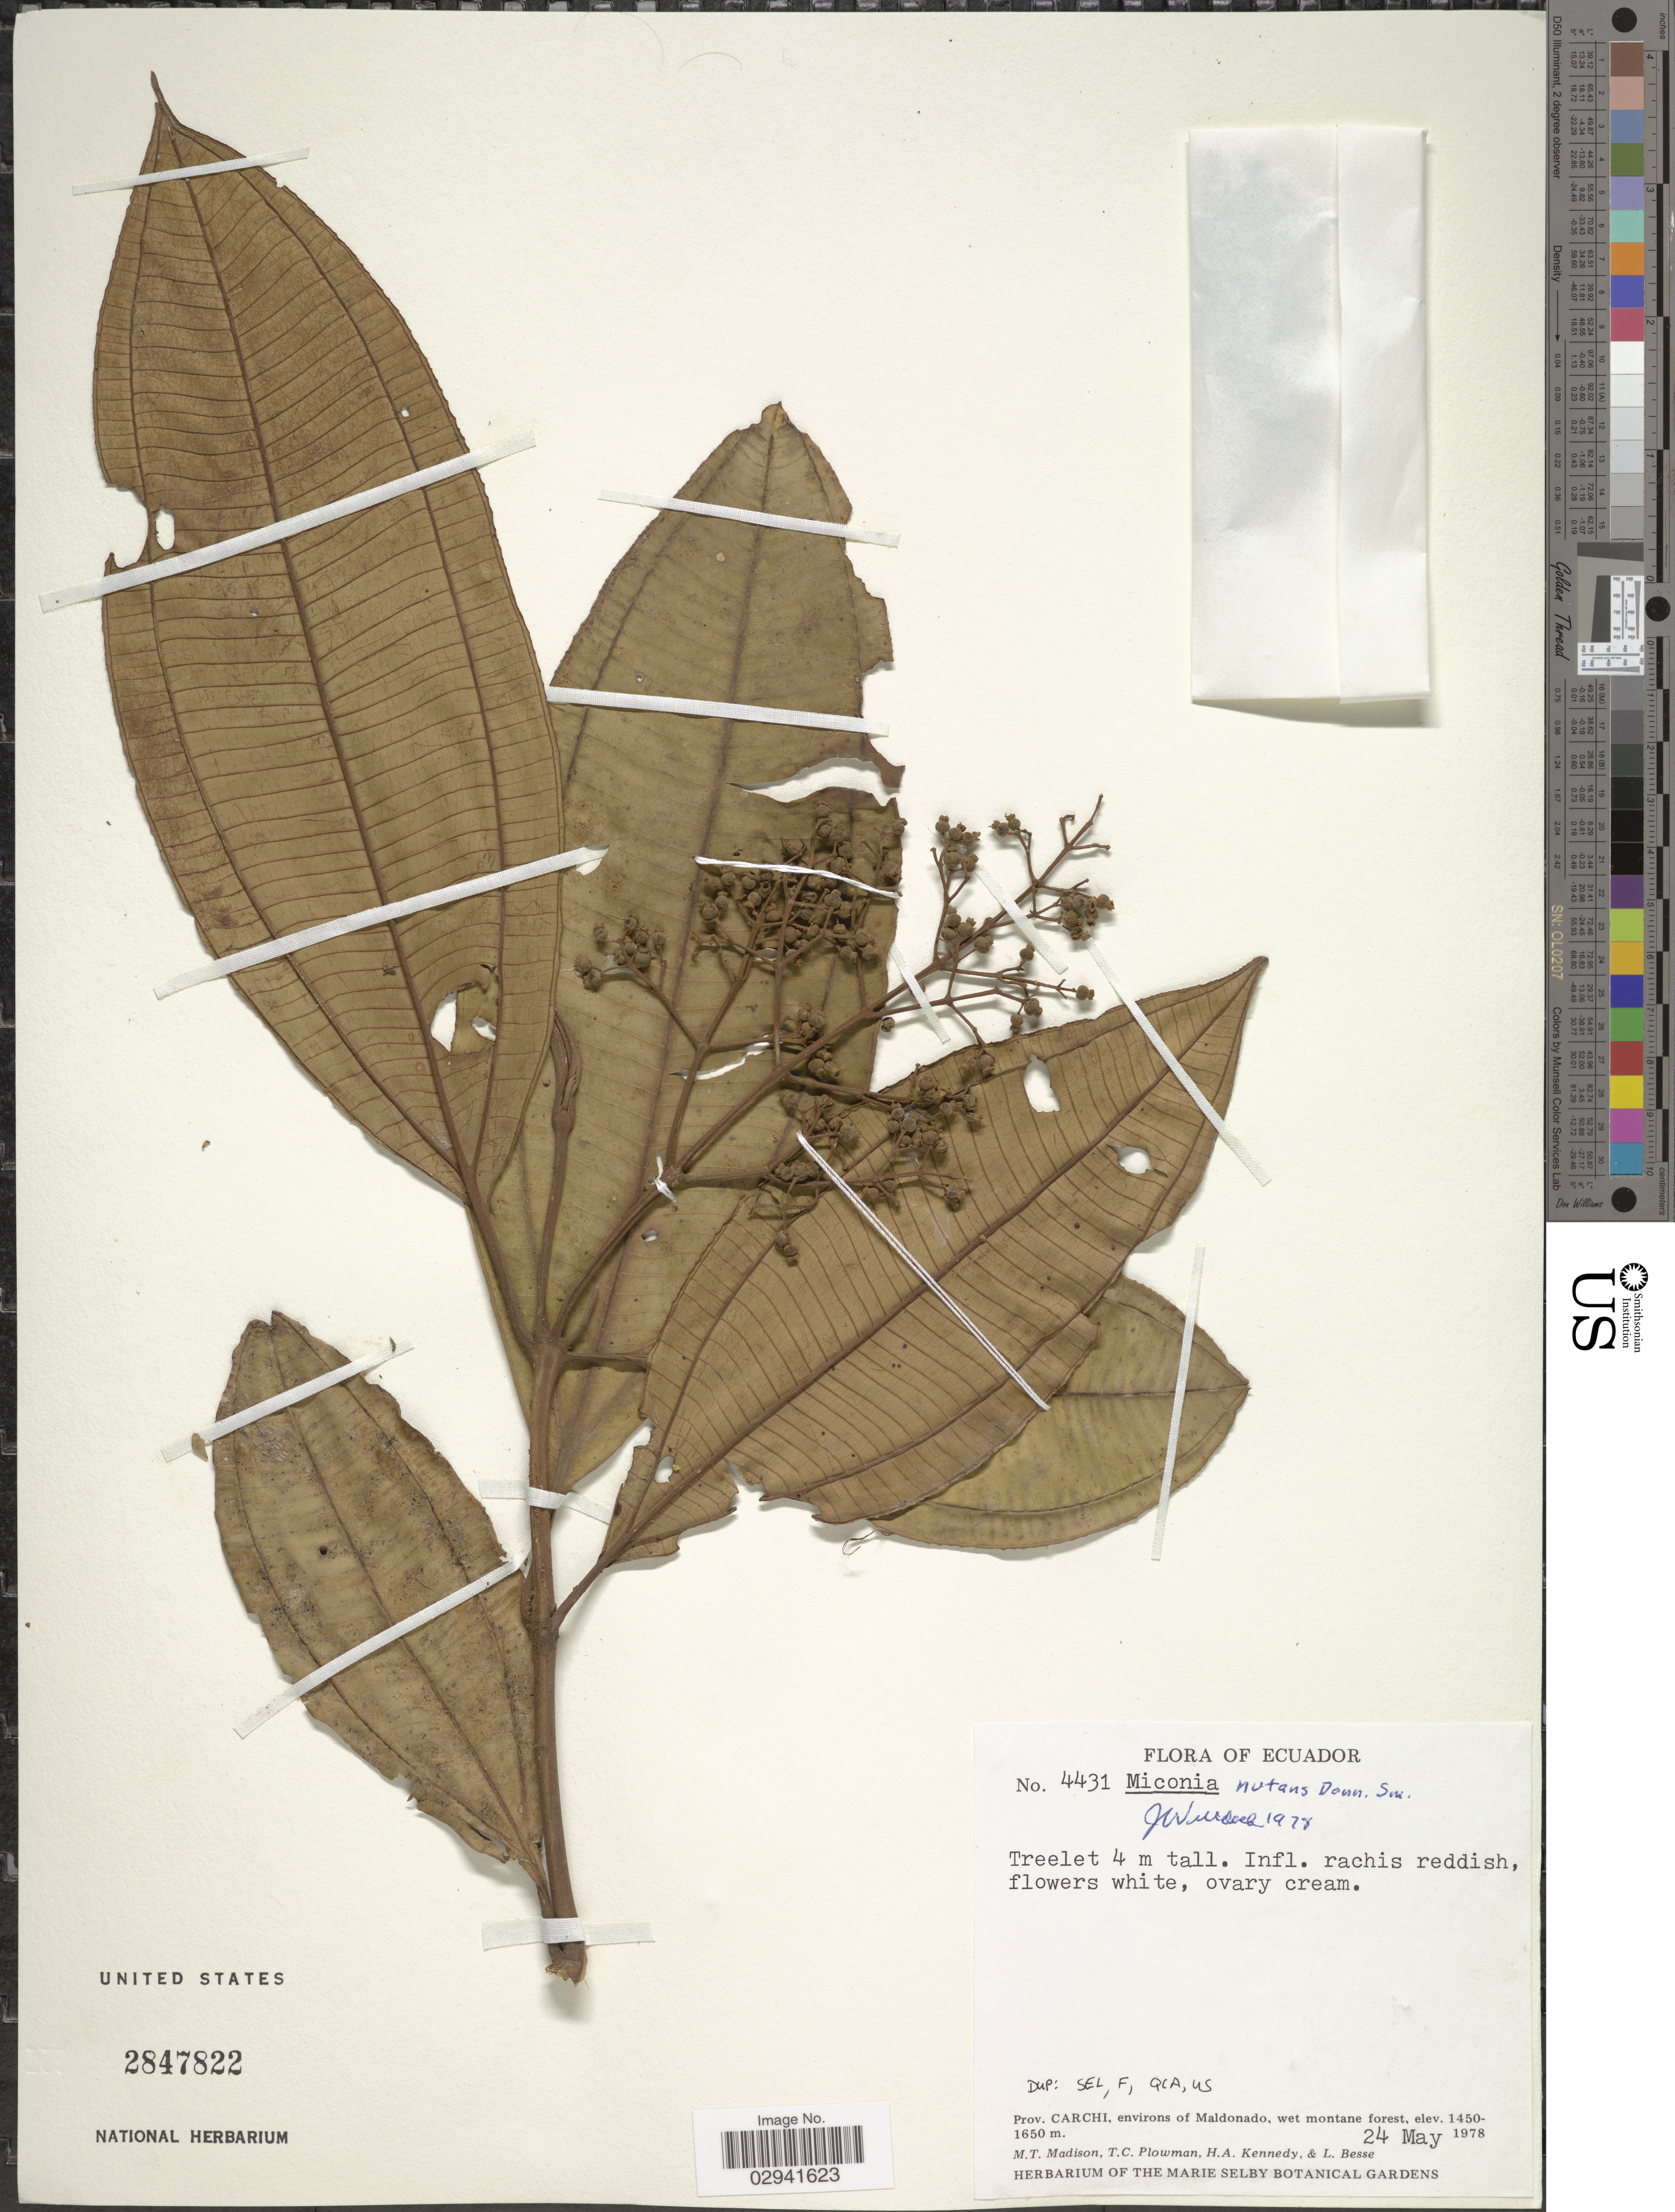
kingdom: Plantae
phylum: Tracheophyta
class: Magnoliopsida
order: Myrtales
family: Melastomataceae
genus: Miconia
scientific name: Miconia nutans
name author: Donn. Sm.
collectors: M. T. Madison, T. Plowman, H. Kennedy & L. Besse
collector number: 4431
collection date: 1978-05-24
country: Ecuador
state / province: Carchi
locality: Prov. Carchi, environs of Maldonado, wet montane forest.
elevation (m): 1450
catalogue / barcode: US 2847822